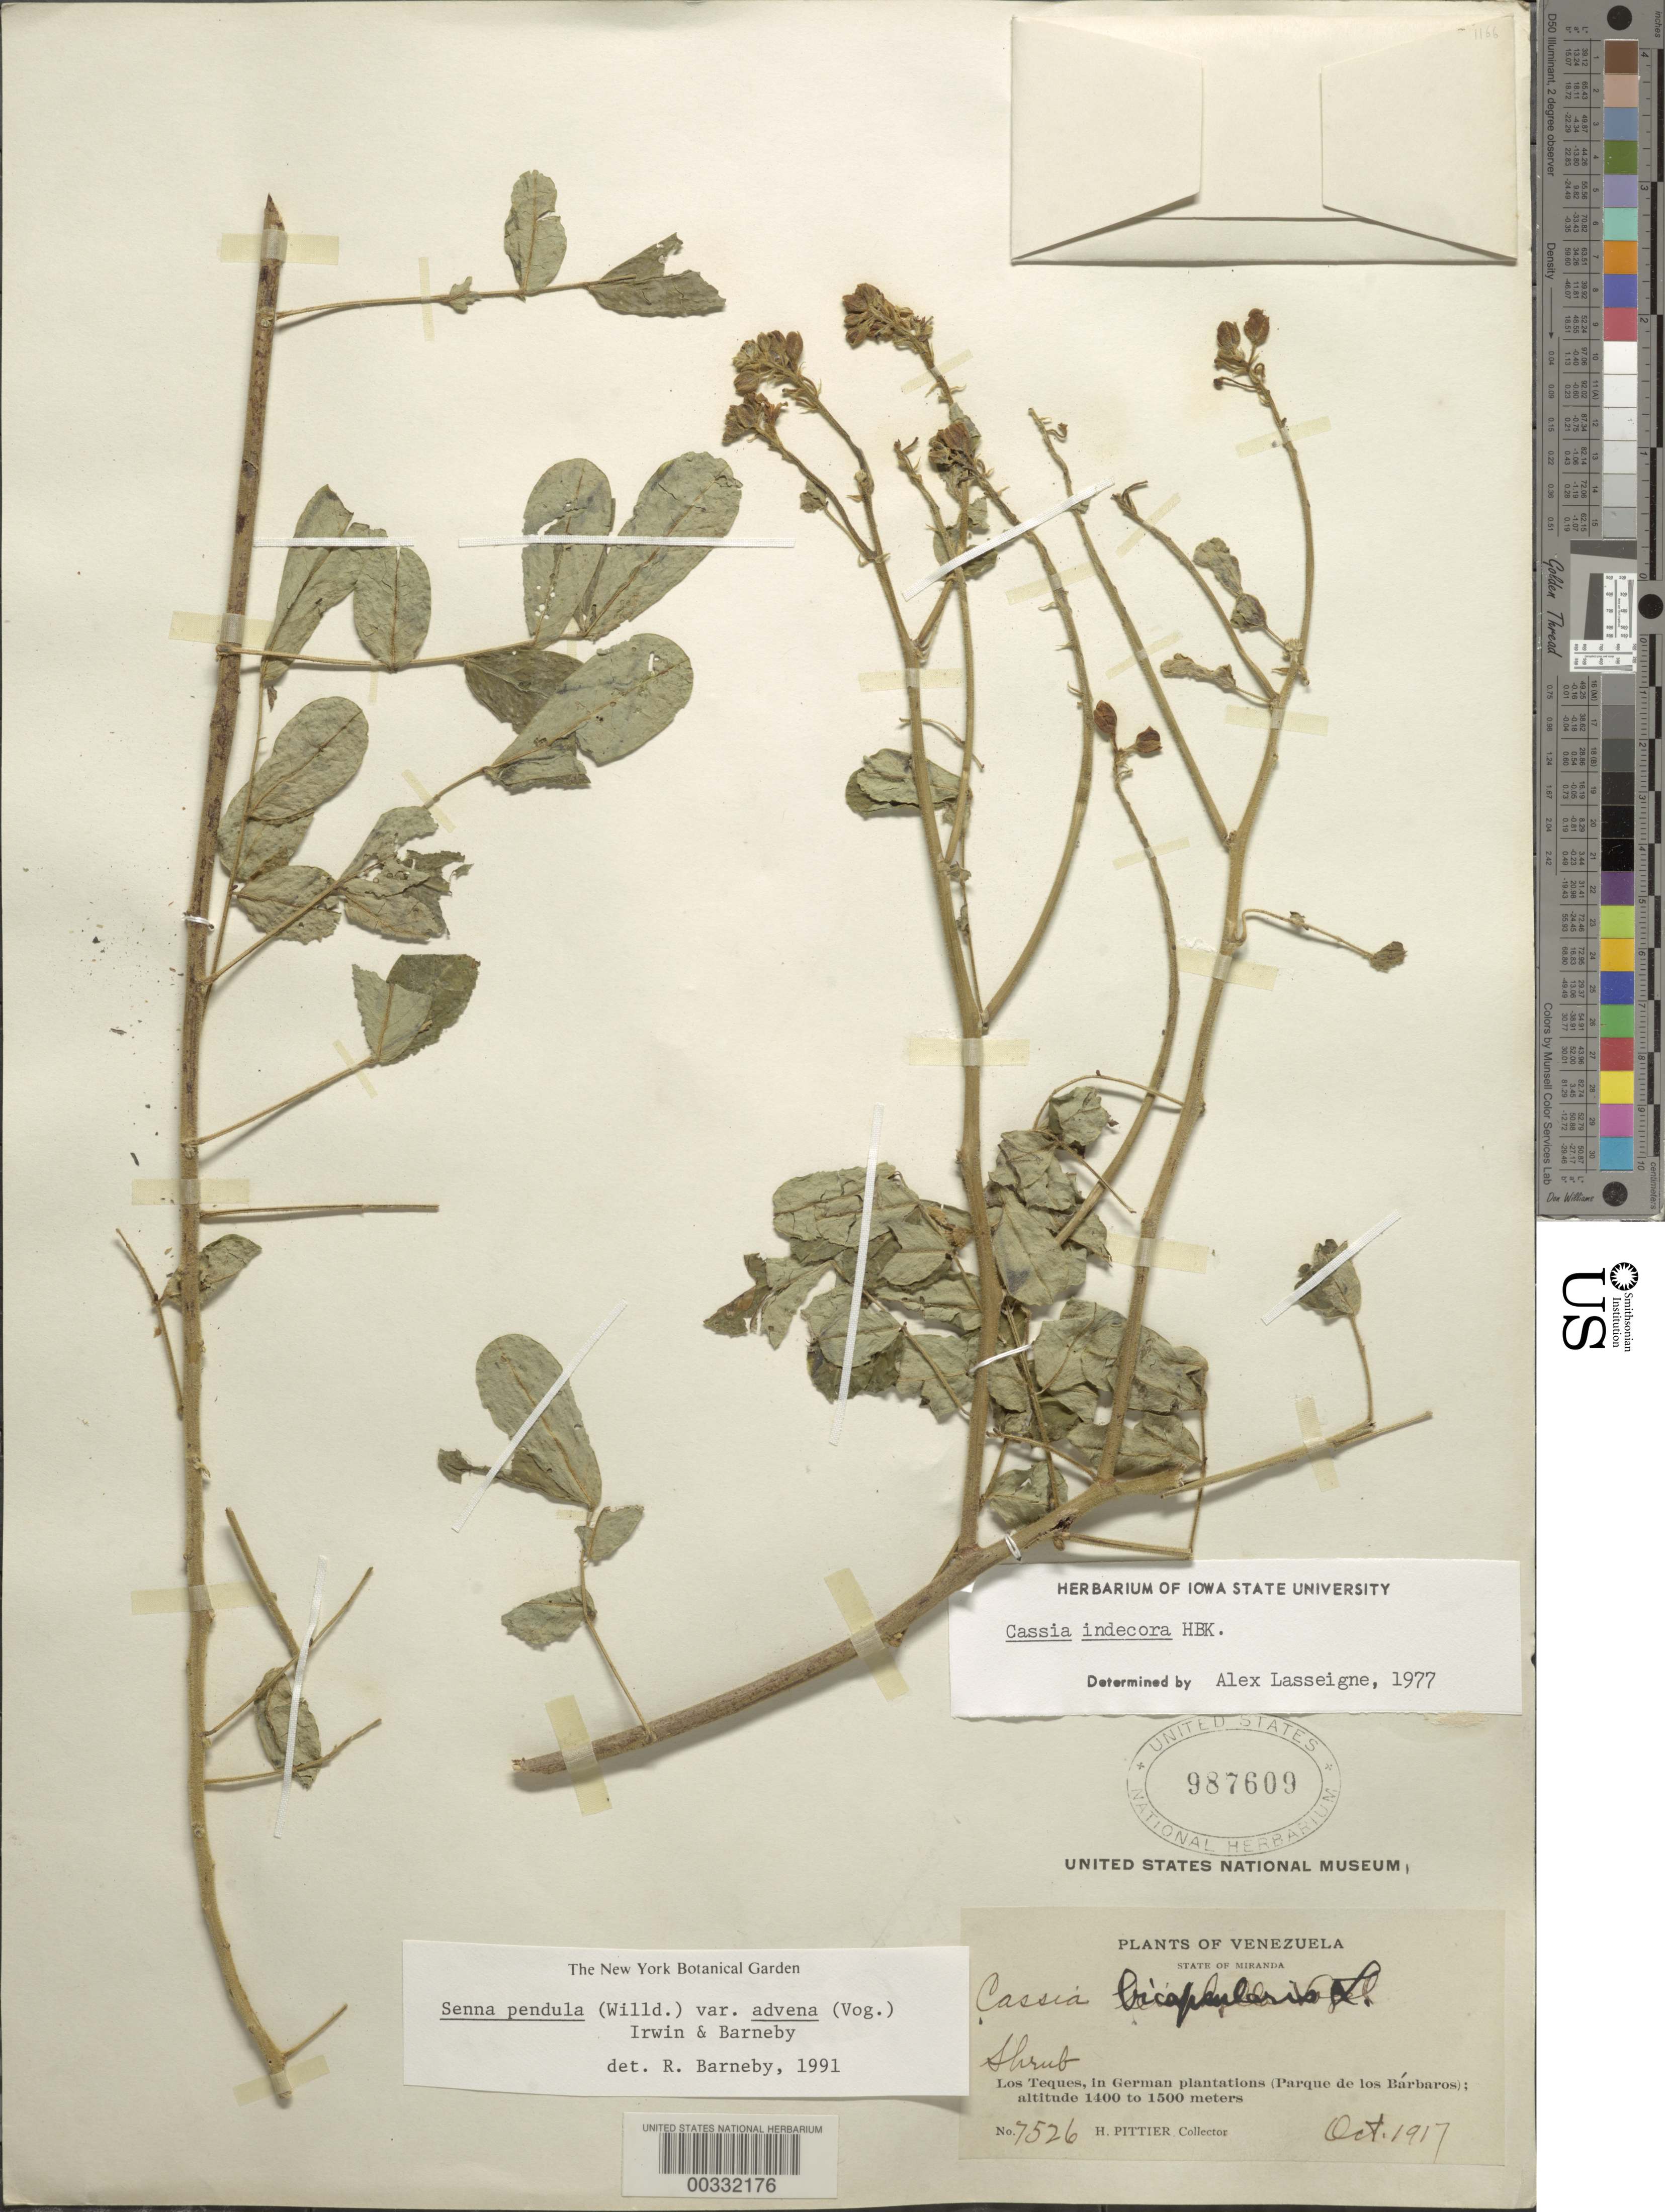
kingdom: Plantae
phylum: Tracheophyta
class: Magnoliopsida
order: Fabales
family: Fabaceae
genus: Senna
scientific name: Senna pendula var. advena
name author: (Vogel) H.S. Irwin & Barneby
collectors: H. F. Pittier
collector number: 7526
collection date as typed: Oct 1917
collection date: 1917-10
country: Venezuela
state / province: Miranda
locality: Los teques, in german plantations (parque de los barbaros)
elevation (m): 1400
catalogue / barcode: US 987609